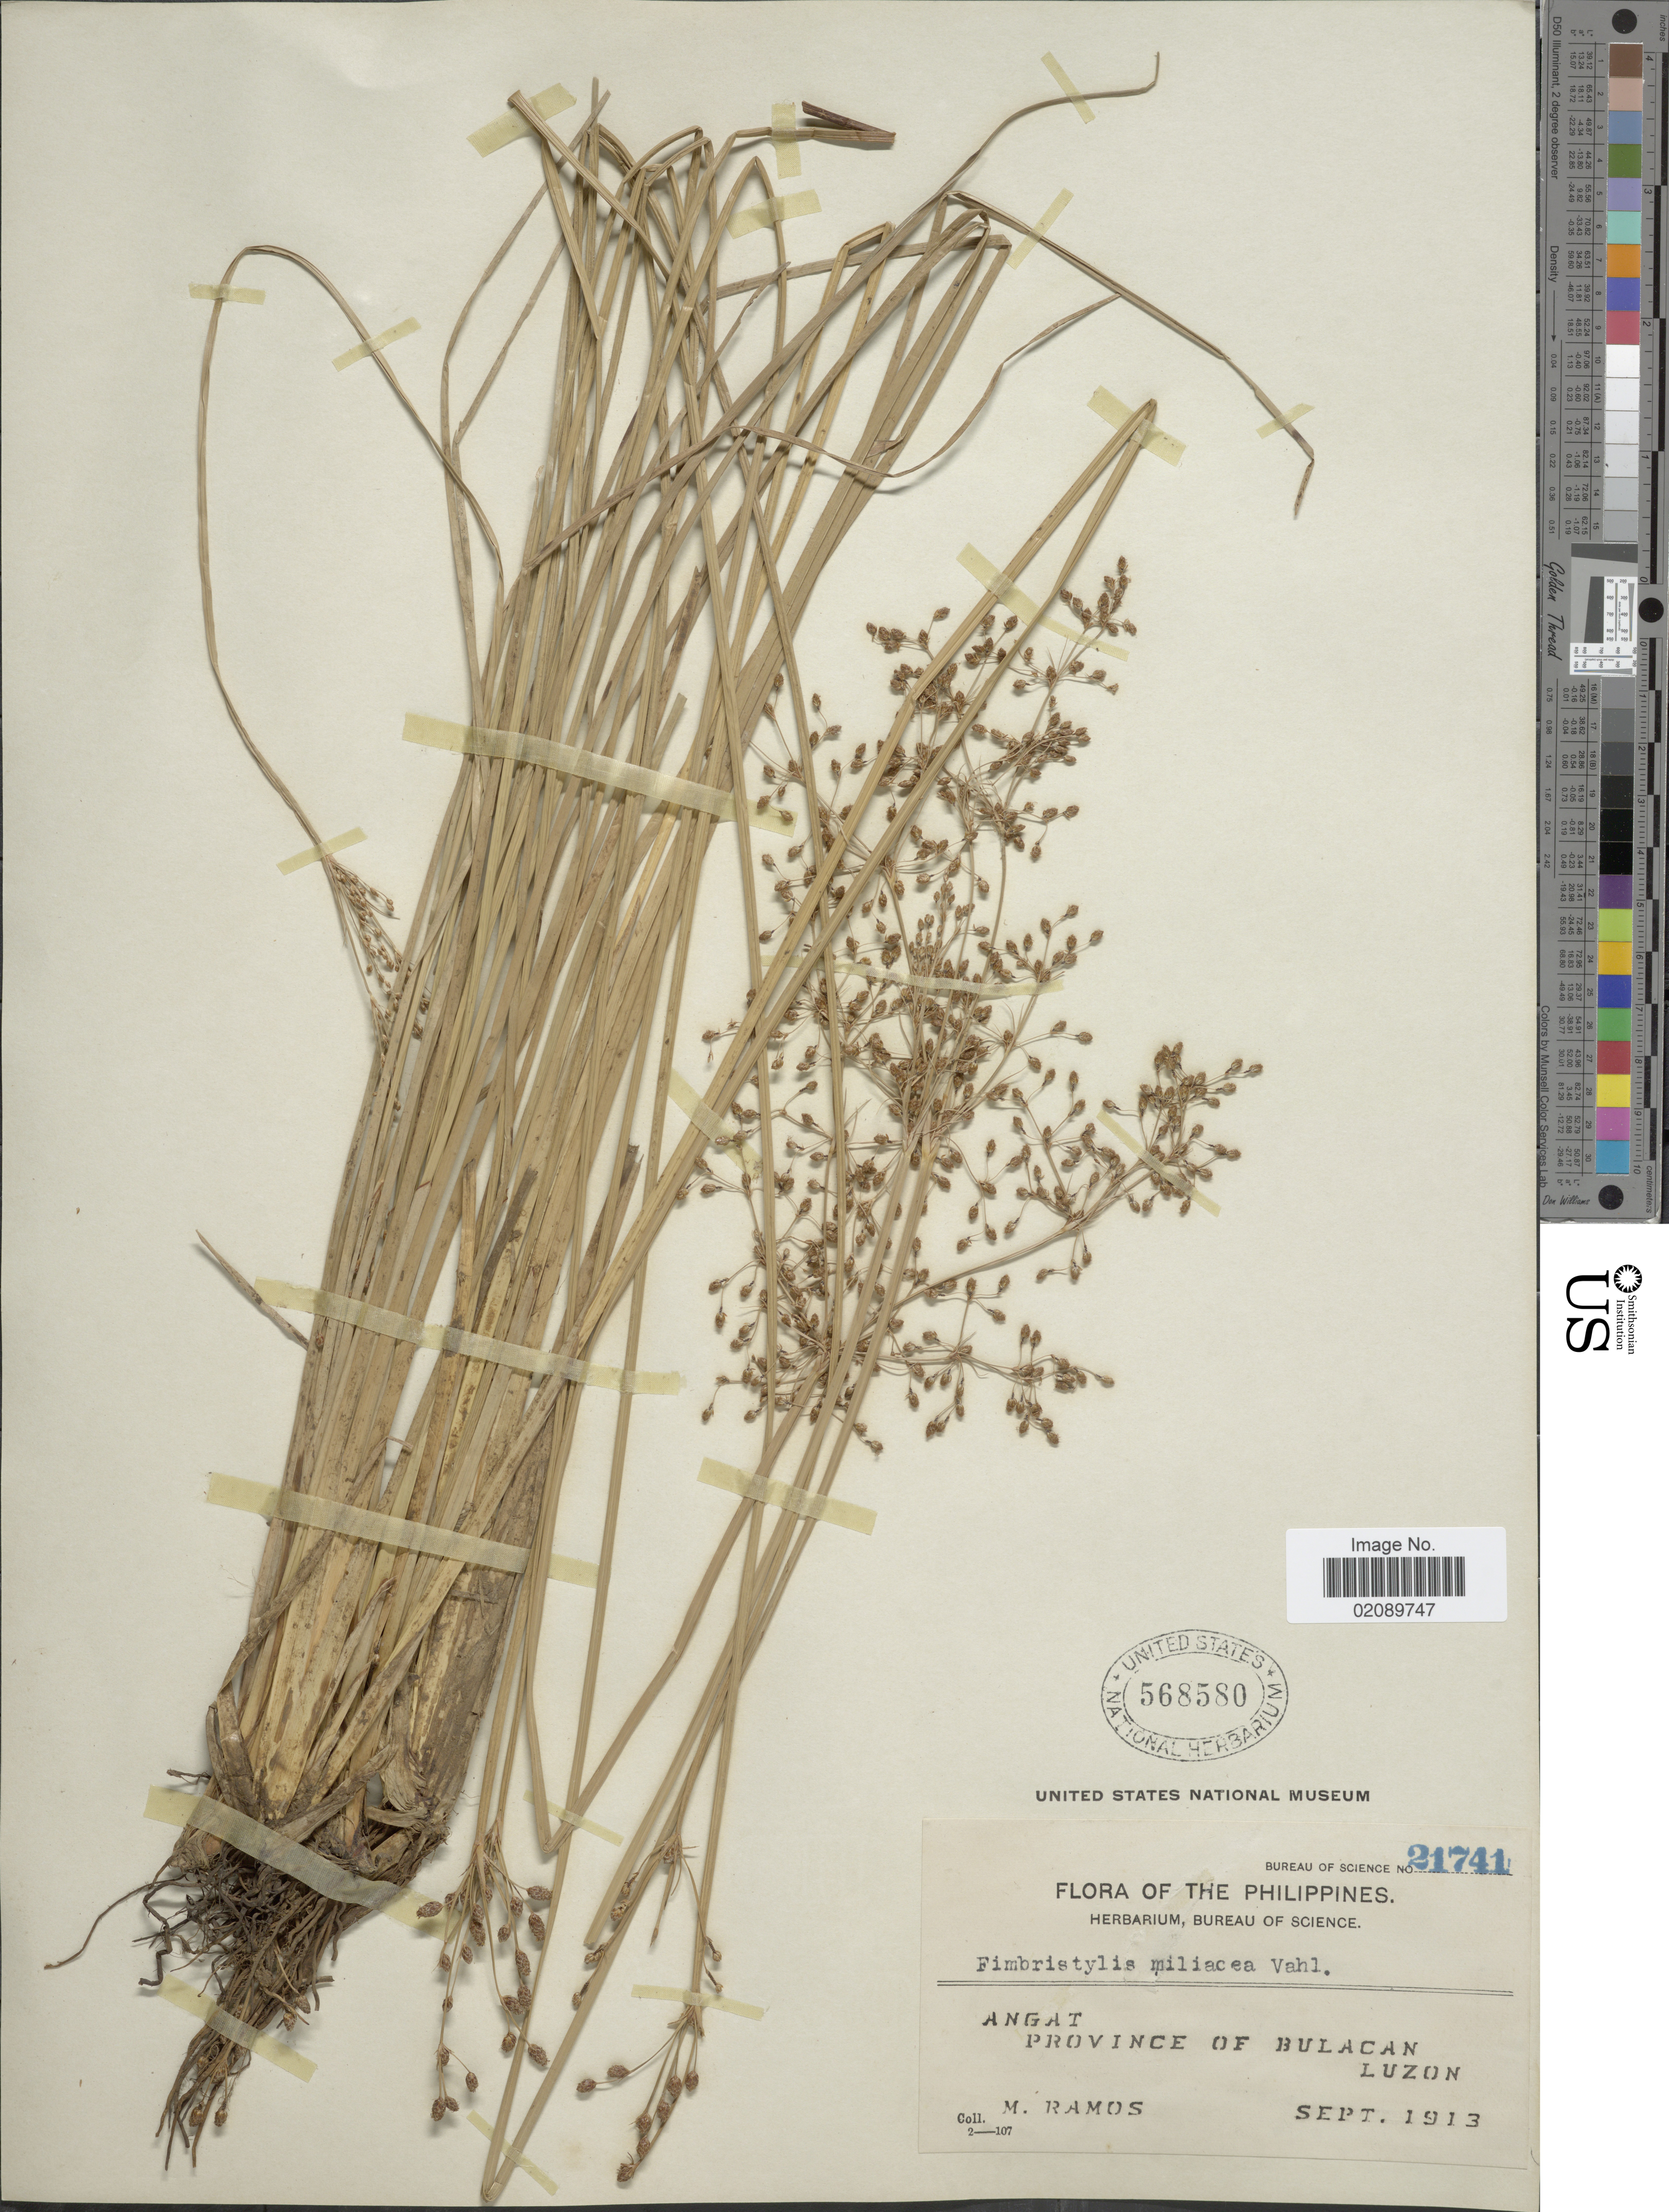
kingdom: Plantae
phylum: Tracheophyta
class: Liliopsida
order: Poales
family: Cyperaceae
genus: Fimbristylis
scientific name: Fimbristylis littoralis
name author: Gaudich.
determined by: Strong, M. T., (US), Smithsonian Institution - National Museum of Natural History (UNITED STATES)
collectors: M. Ramos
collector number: Bureau of Science 21741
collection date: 1913-09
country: Philippines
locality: Angat, Province of Bulacan, Luzon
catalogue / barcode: US 568580